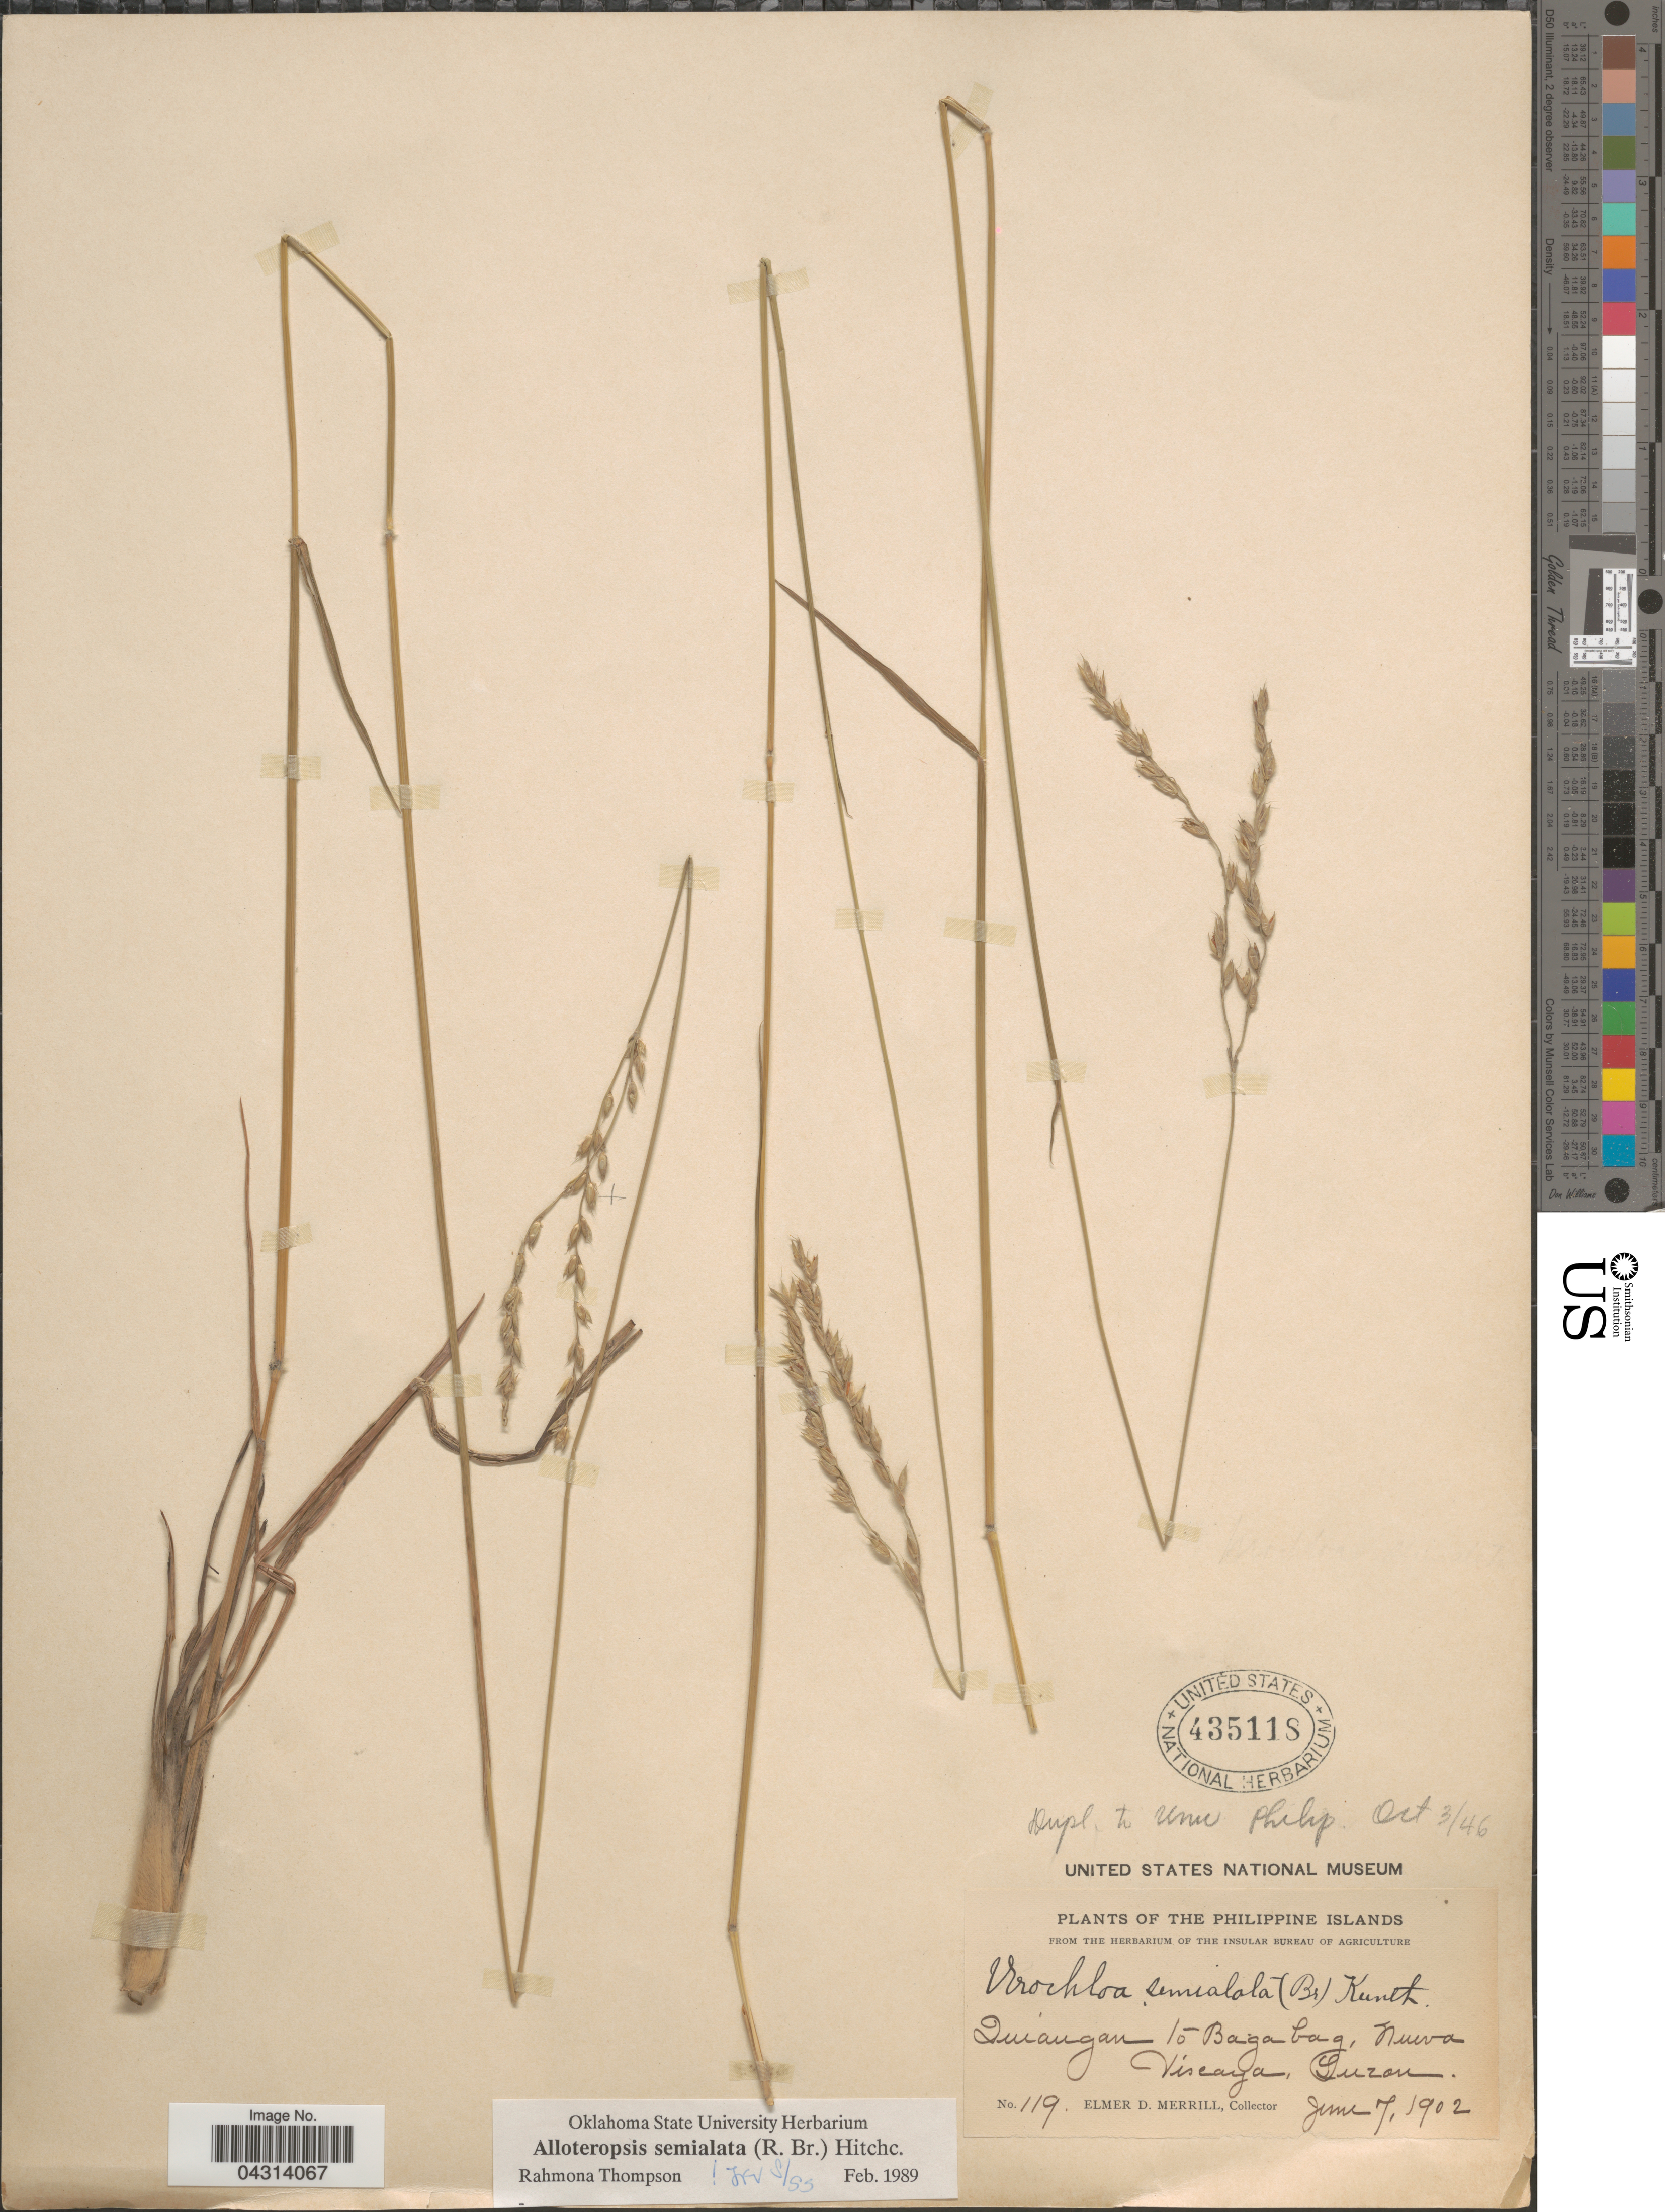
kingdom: Plantae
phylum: Tracheophyta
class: Liliopsida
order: Poales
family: Poaceae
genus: Alloteropsis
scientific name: Alloteropsis semialata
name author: (R. Br.) Hitchc.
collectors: E. D. Merrill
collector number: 119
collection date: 1902-06-07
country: Philippines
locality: Philippine Islands. Quiangan to Bagabag, Nueva Viscaya.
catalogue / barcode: US 435118